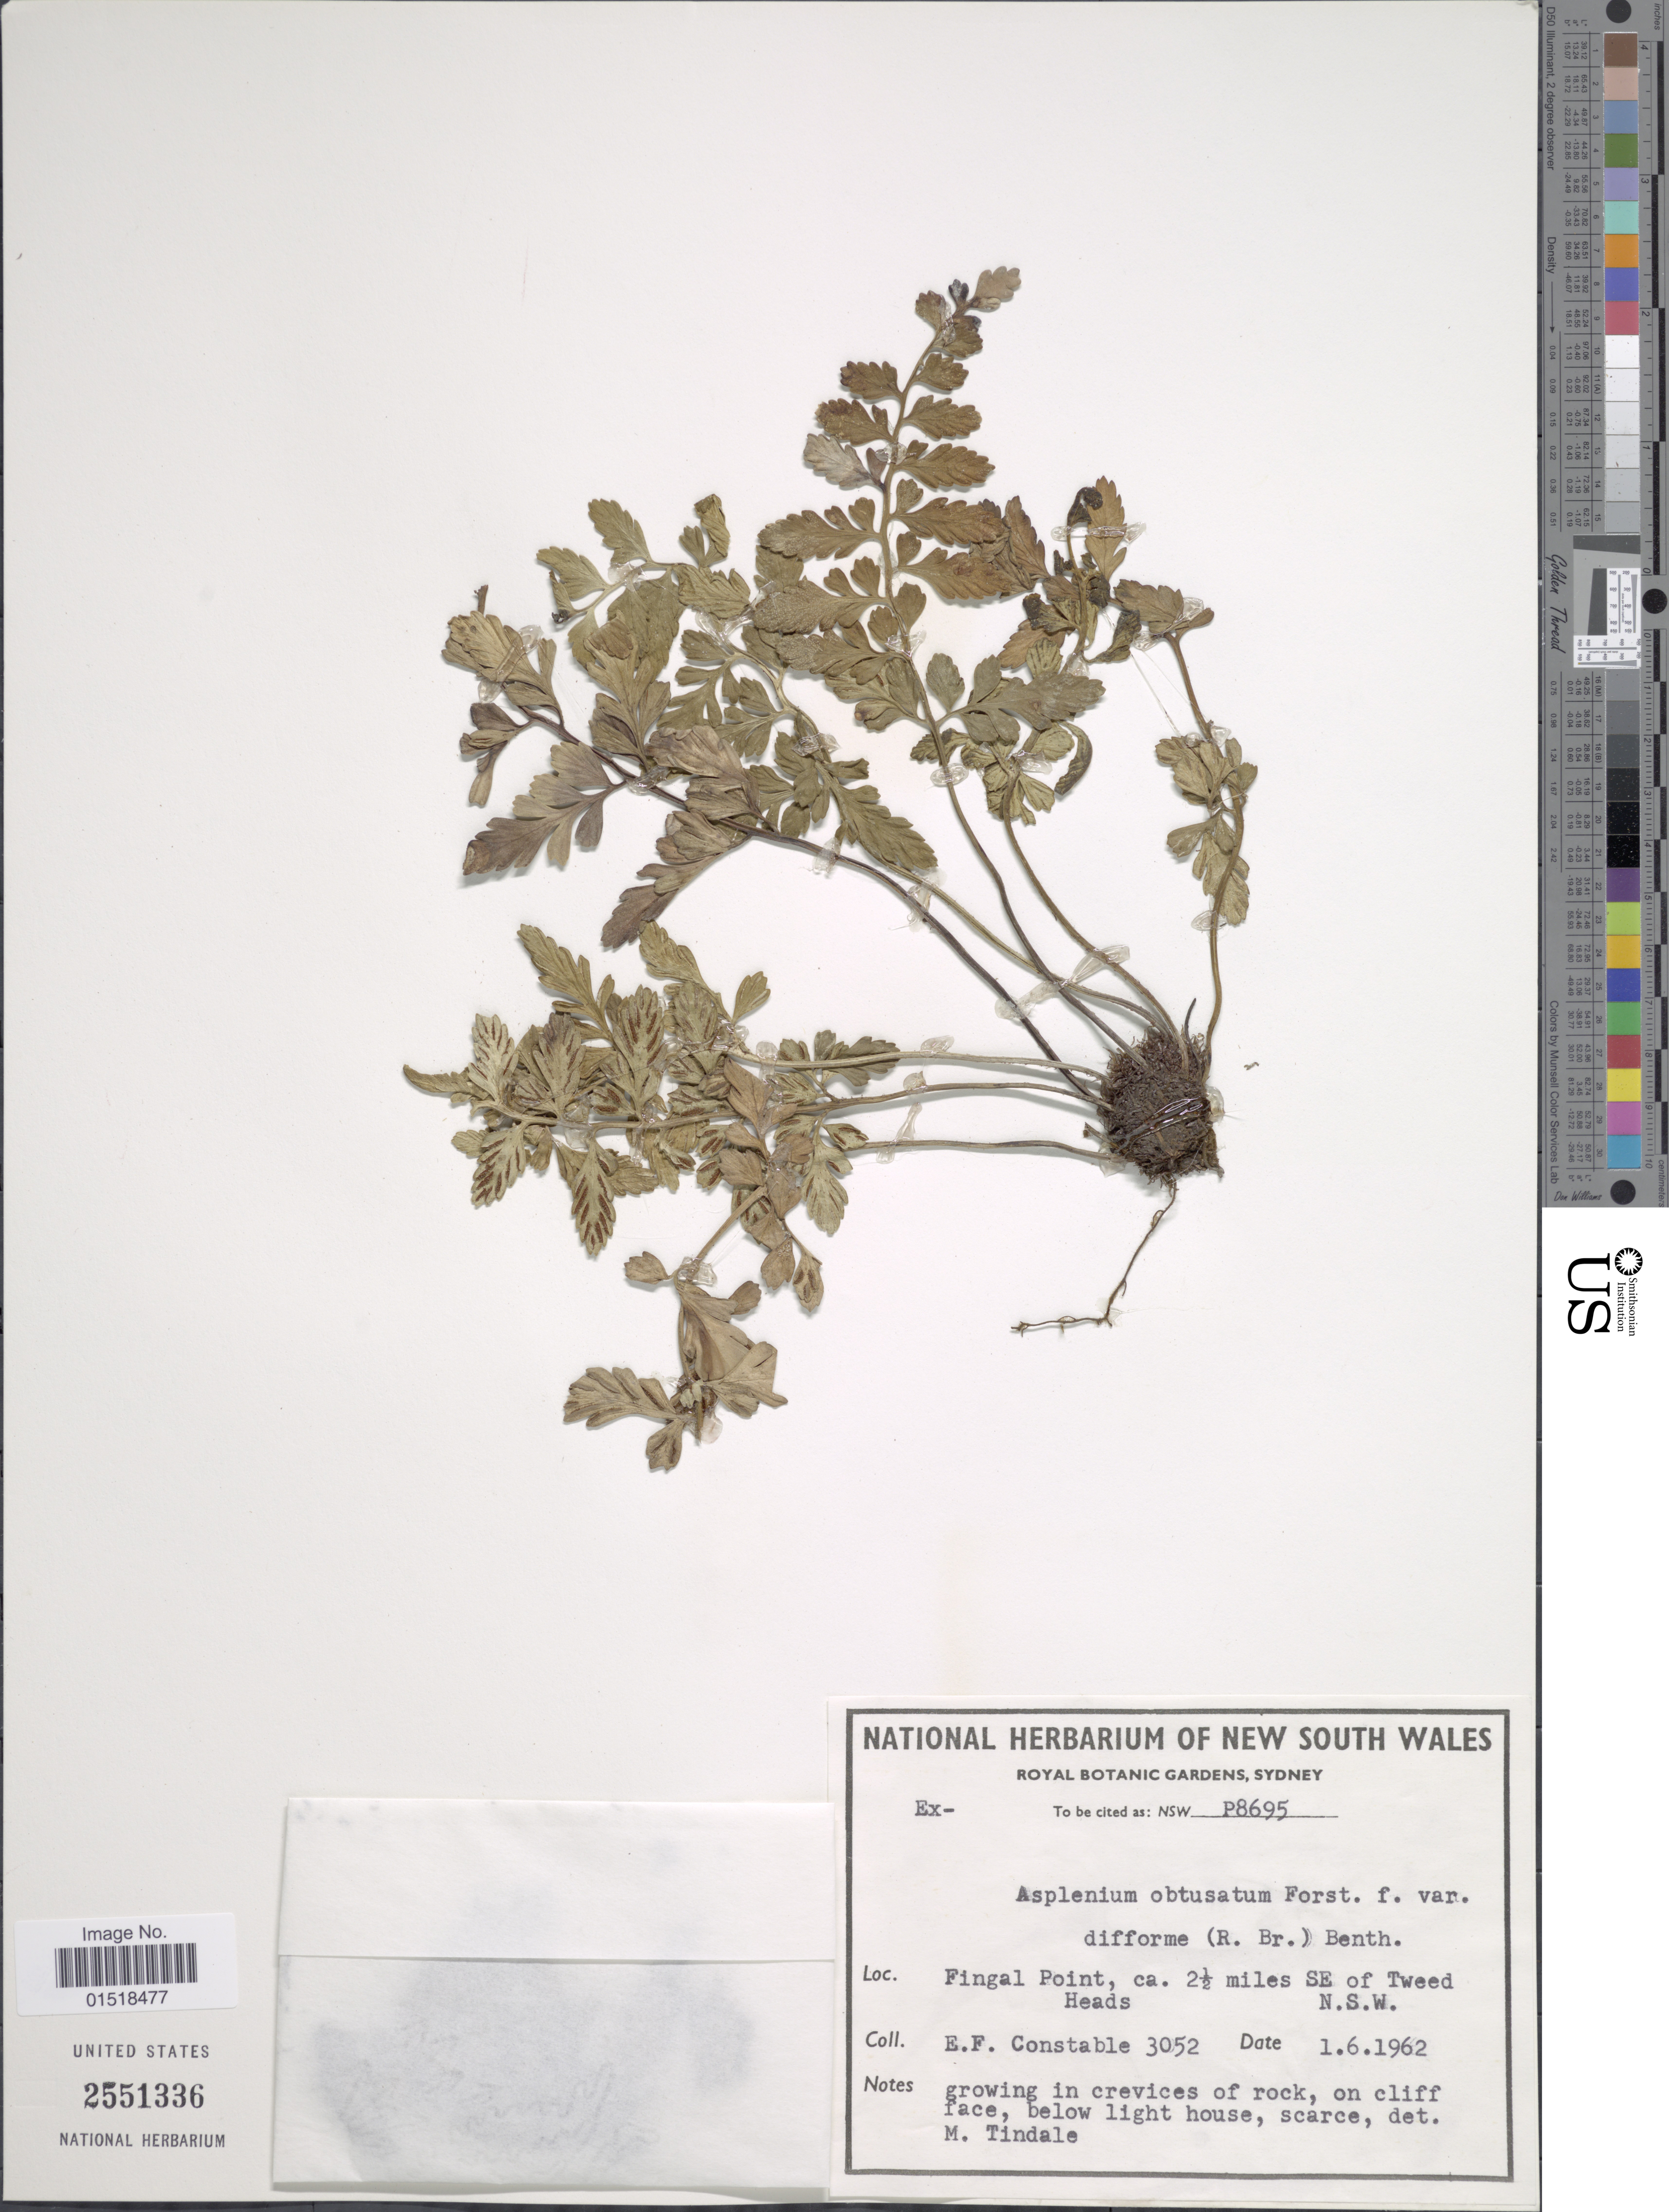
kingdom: Plantae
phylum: Tracheophyta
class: Polypodiopsida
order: Polypodiales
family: Aspleniaceae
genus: Asplenium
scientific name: Asplenium obtusatum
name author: G. Forst.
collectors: E. F. Constable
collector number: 3052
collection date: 1962-06-01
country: Australia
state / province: New South Wales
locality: Fingal Point, ca. 2½ miles SE of Tweed Heads.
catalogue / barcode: US 2551336